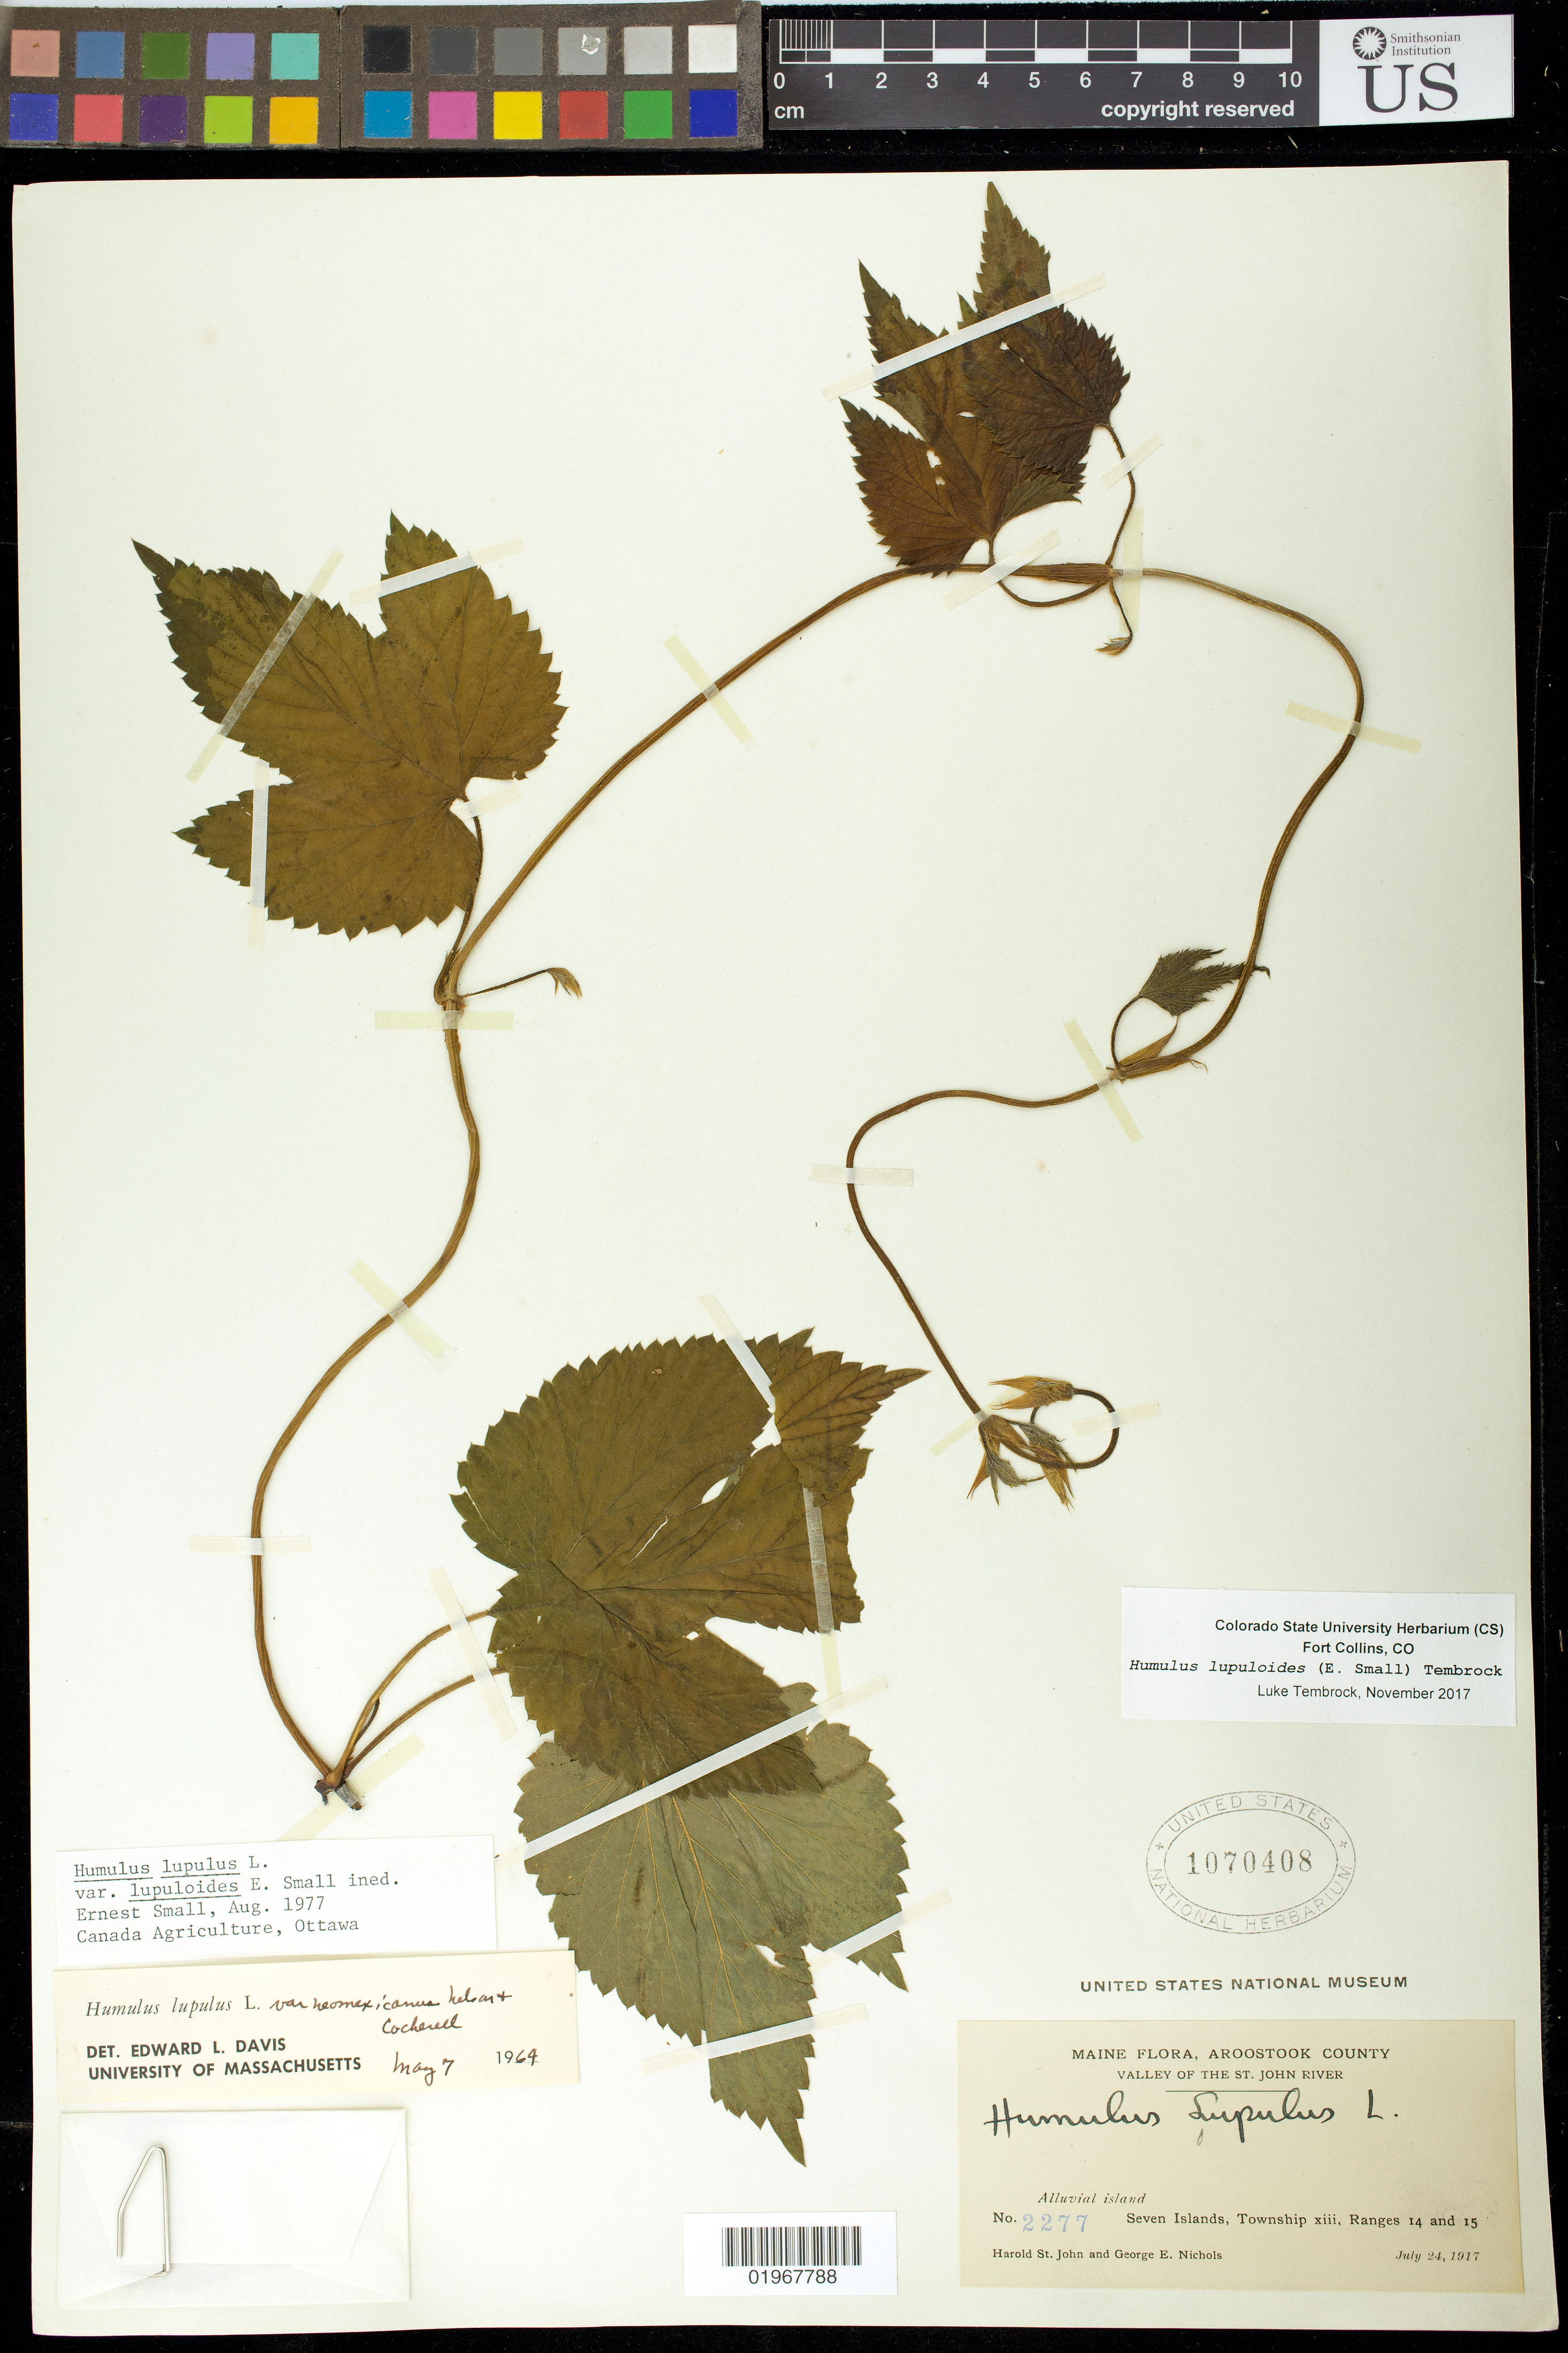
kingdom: Plantae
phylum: Tracheophyta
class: Magnoliopsida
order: Rosales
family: Cannabaceae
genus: Humulus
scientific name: Humulus americanus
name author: Nutt.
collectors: H. St. John & G. E. Nichols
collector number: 2277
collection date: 1917-07-24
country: United States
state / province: Maine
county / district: Aroostook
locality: Valley of the St. John River. Seven Islands, Township xiii, Ranges 14 and 15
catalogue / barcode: US 1070408